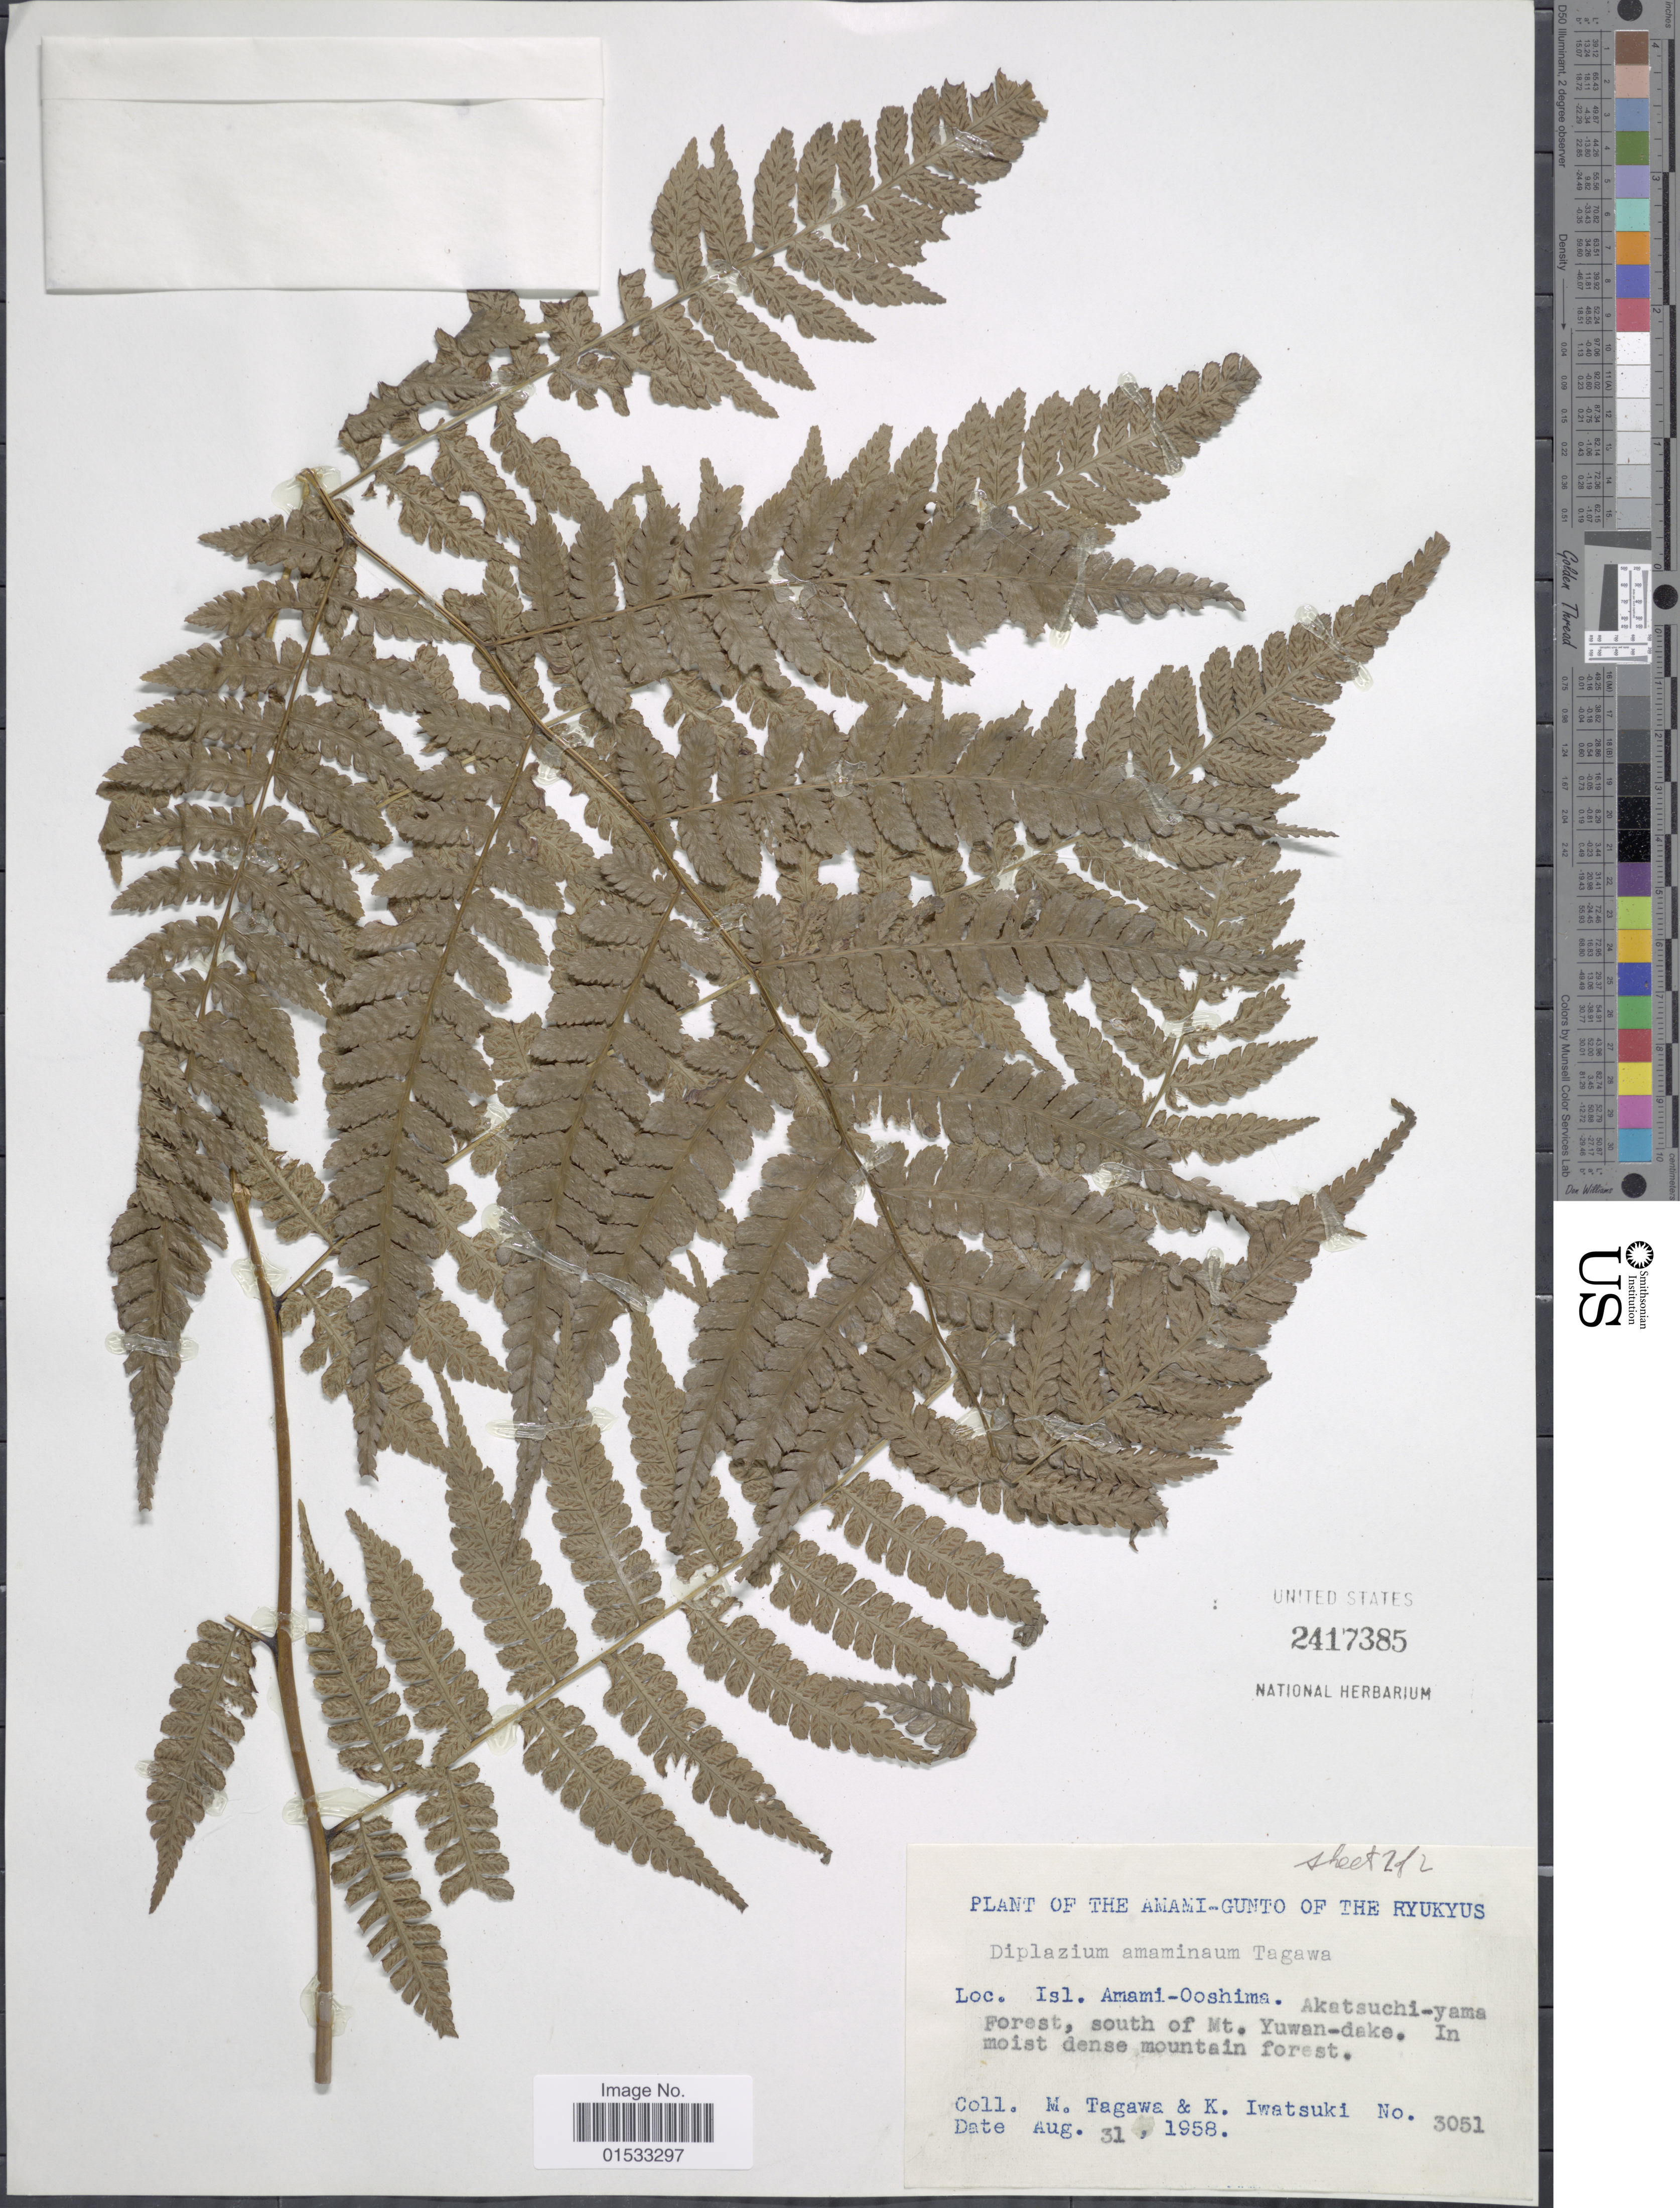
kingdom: Plantae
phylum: Tracheophyta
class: Polypodiopsida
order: Polypodiales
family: Athyriaceae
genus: Diplazium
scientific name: Diplazium amamianum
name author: Tagawa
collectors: M. Tagawa & K. Iwatsuki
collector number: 3051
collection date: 1958-08-31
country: Japan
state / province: Okinawa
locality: Amami- Gunto of the Ryukyus, Isl. Amami- Ooshima, Akatsuchi- yama forest, south of Mt. Yuwan- dake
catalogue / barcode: US 2417385